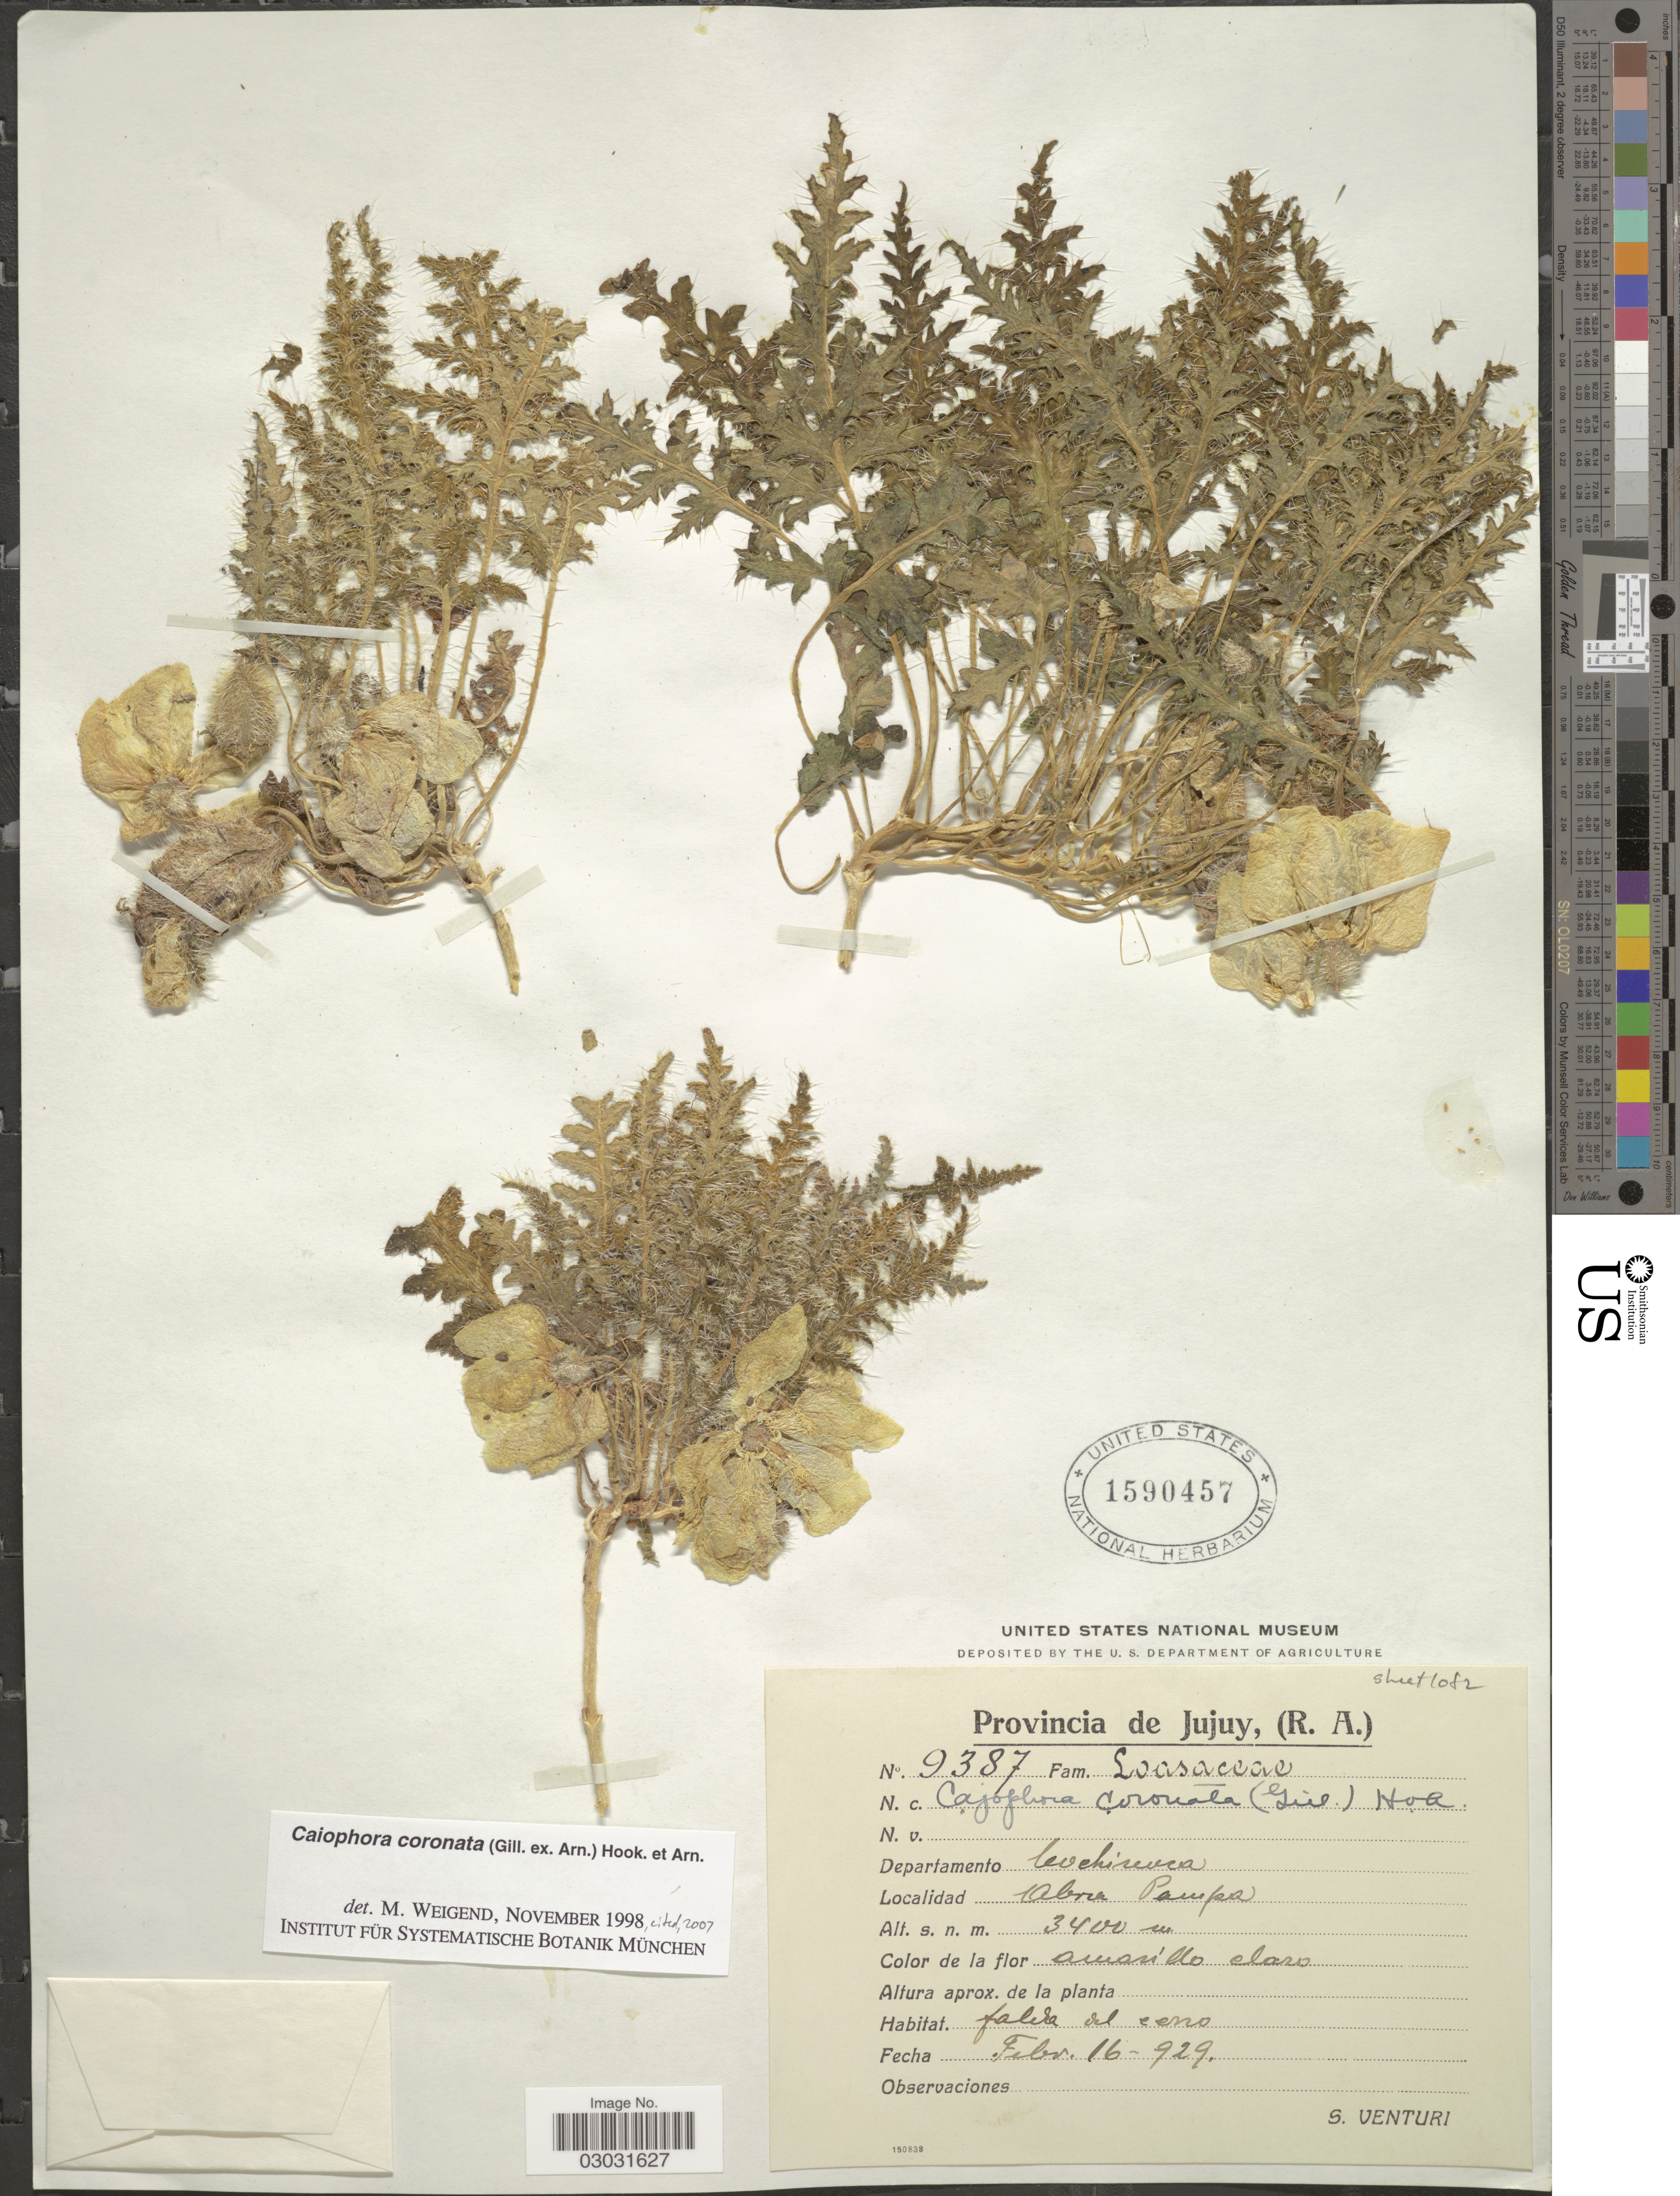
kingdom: Plantae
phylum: Tracheophyta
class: Magnoliopsida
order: Cornales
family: Loasaceae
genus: Caiophora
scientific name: Caiophora coronata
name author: (Gillies ex Arn.) Hook. & Arn.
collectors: S. Venturi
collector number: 9387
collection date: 1929-02-16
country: Argentina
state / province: Jujuy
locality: Departamento Cochinoca, Obra Pampa.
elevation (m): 3400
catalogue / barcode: US 1590457